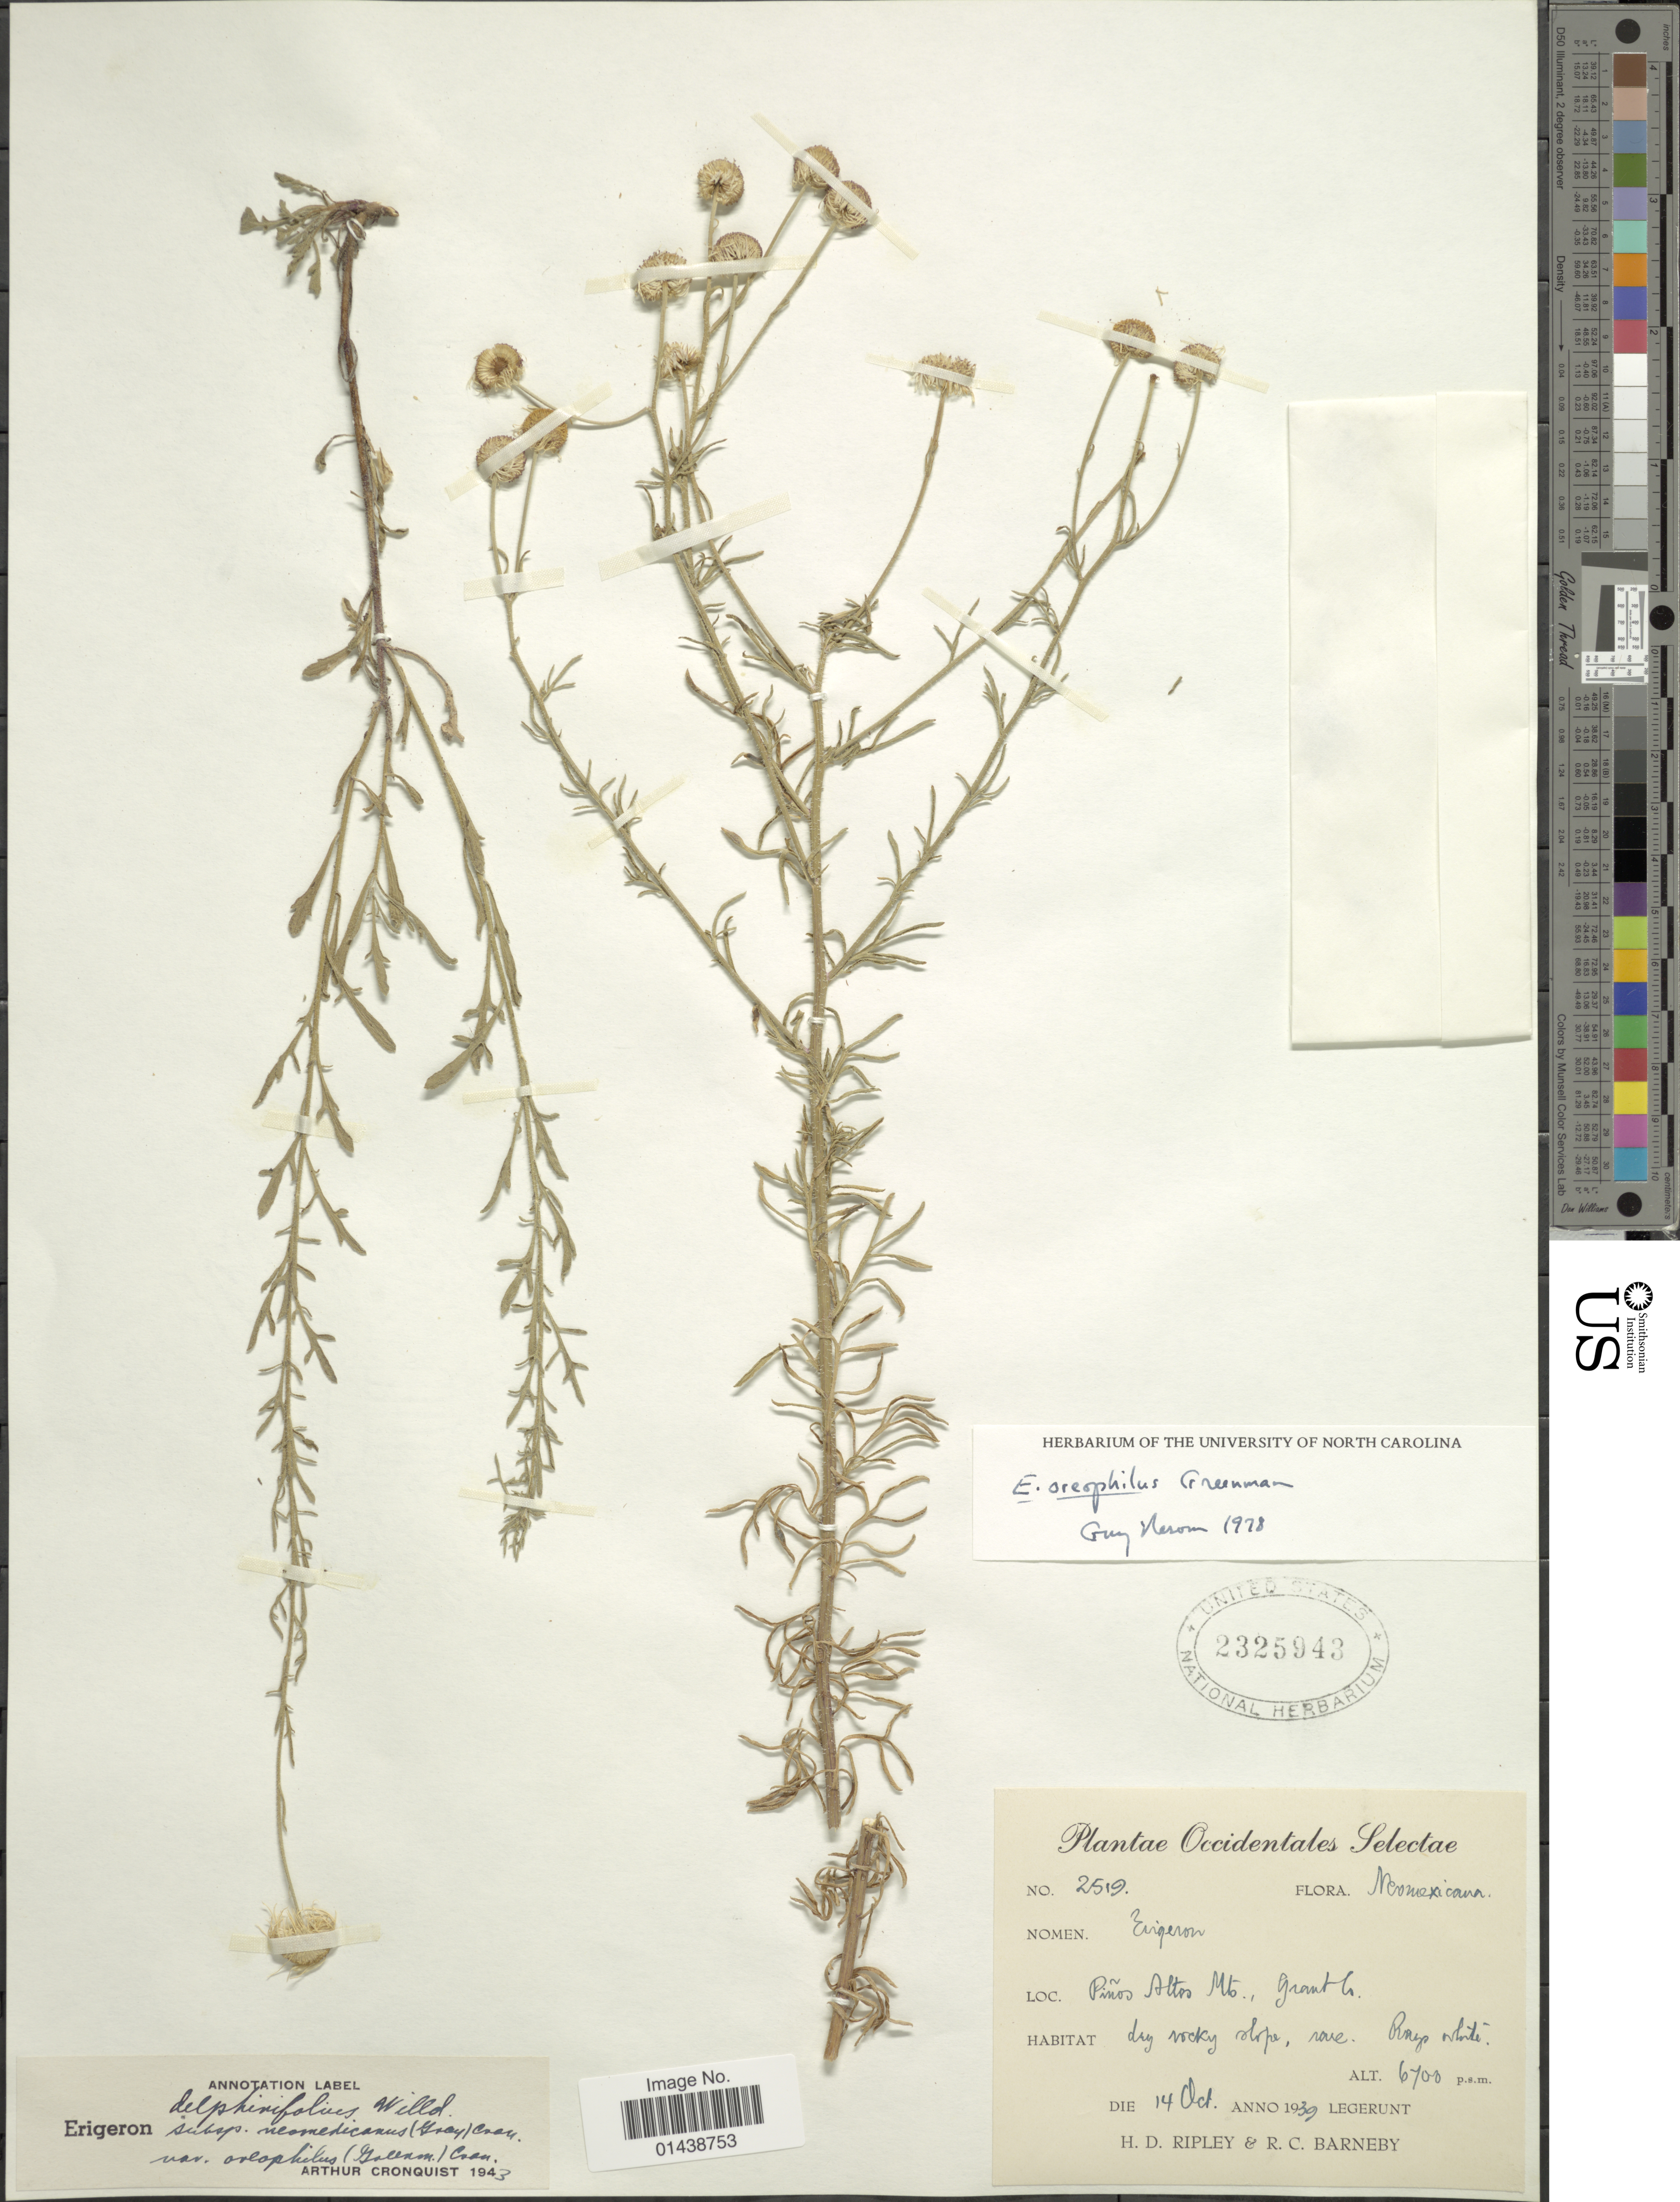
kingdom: Plantae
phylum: Tracheophyta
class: Magnoliopsida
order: Asterales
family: Asteraceae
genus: Erigeron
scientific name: Erigeron oreophilus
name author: Greenm.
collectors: H. Ripley & R. C. Barneby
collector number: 2519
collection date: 1939-10-14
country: United States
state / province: New Mexico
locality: Piños Altos Mts., Grant Co.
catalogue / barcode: US 2325943